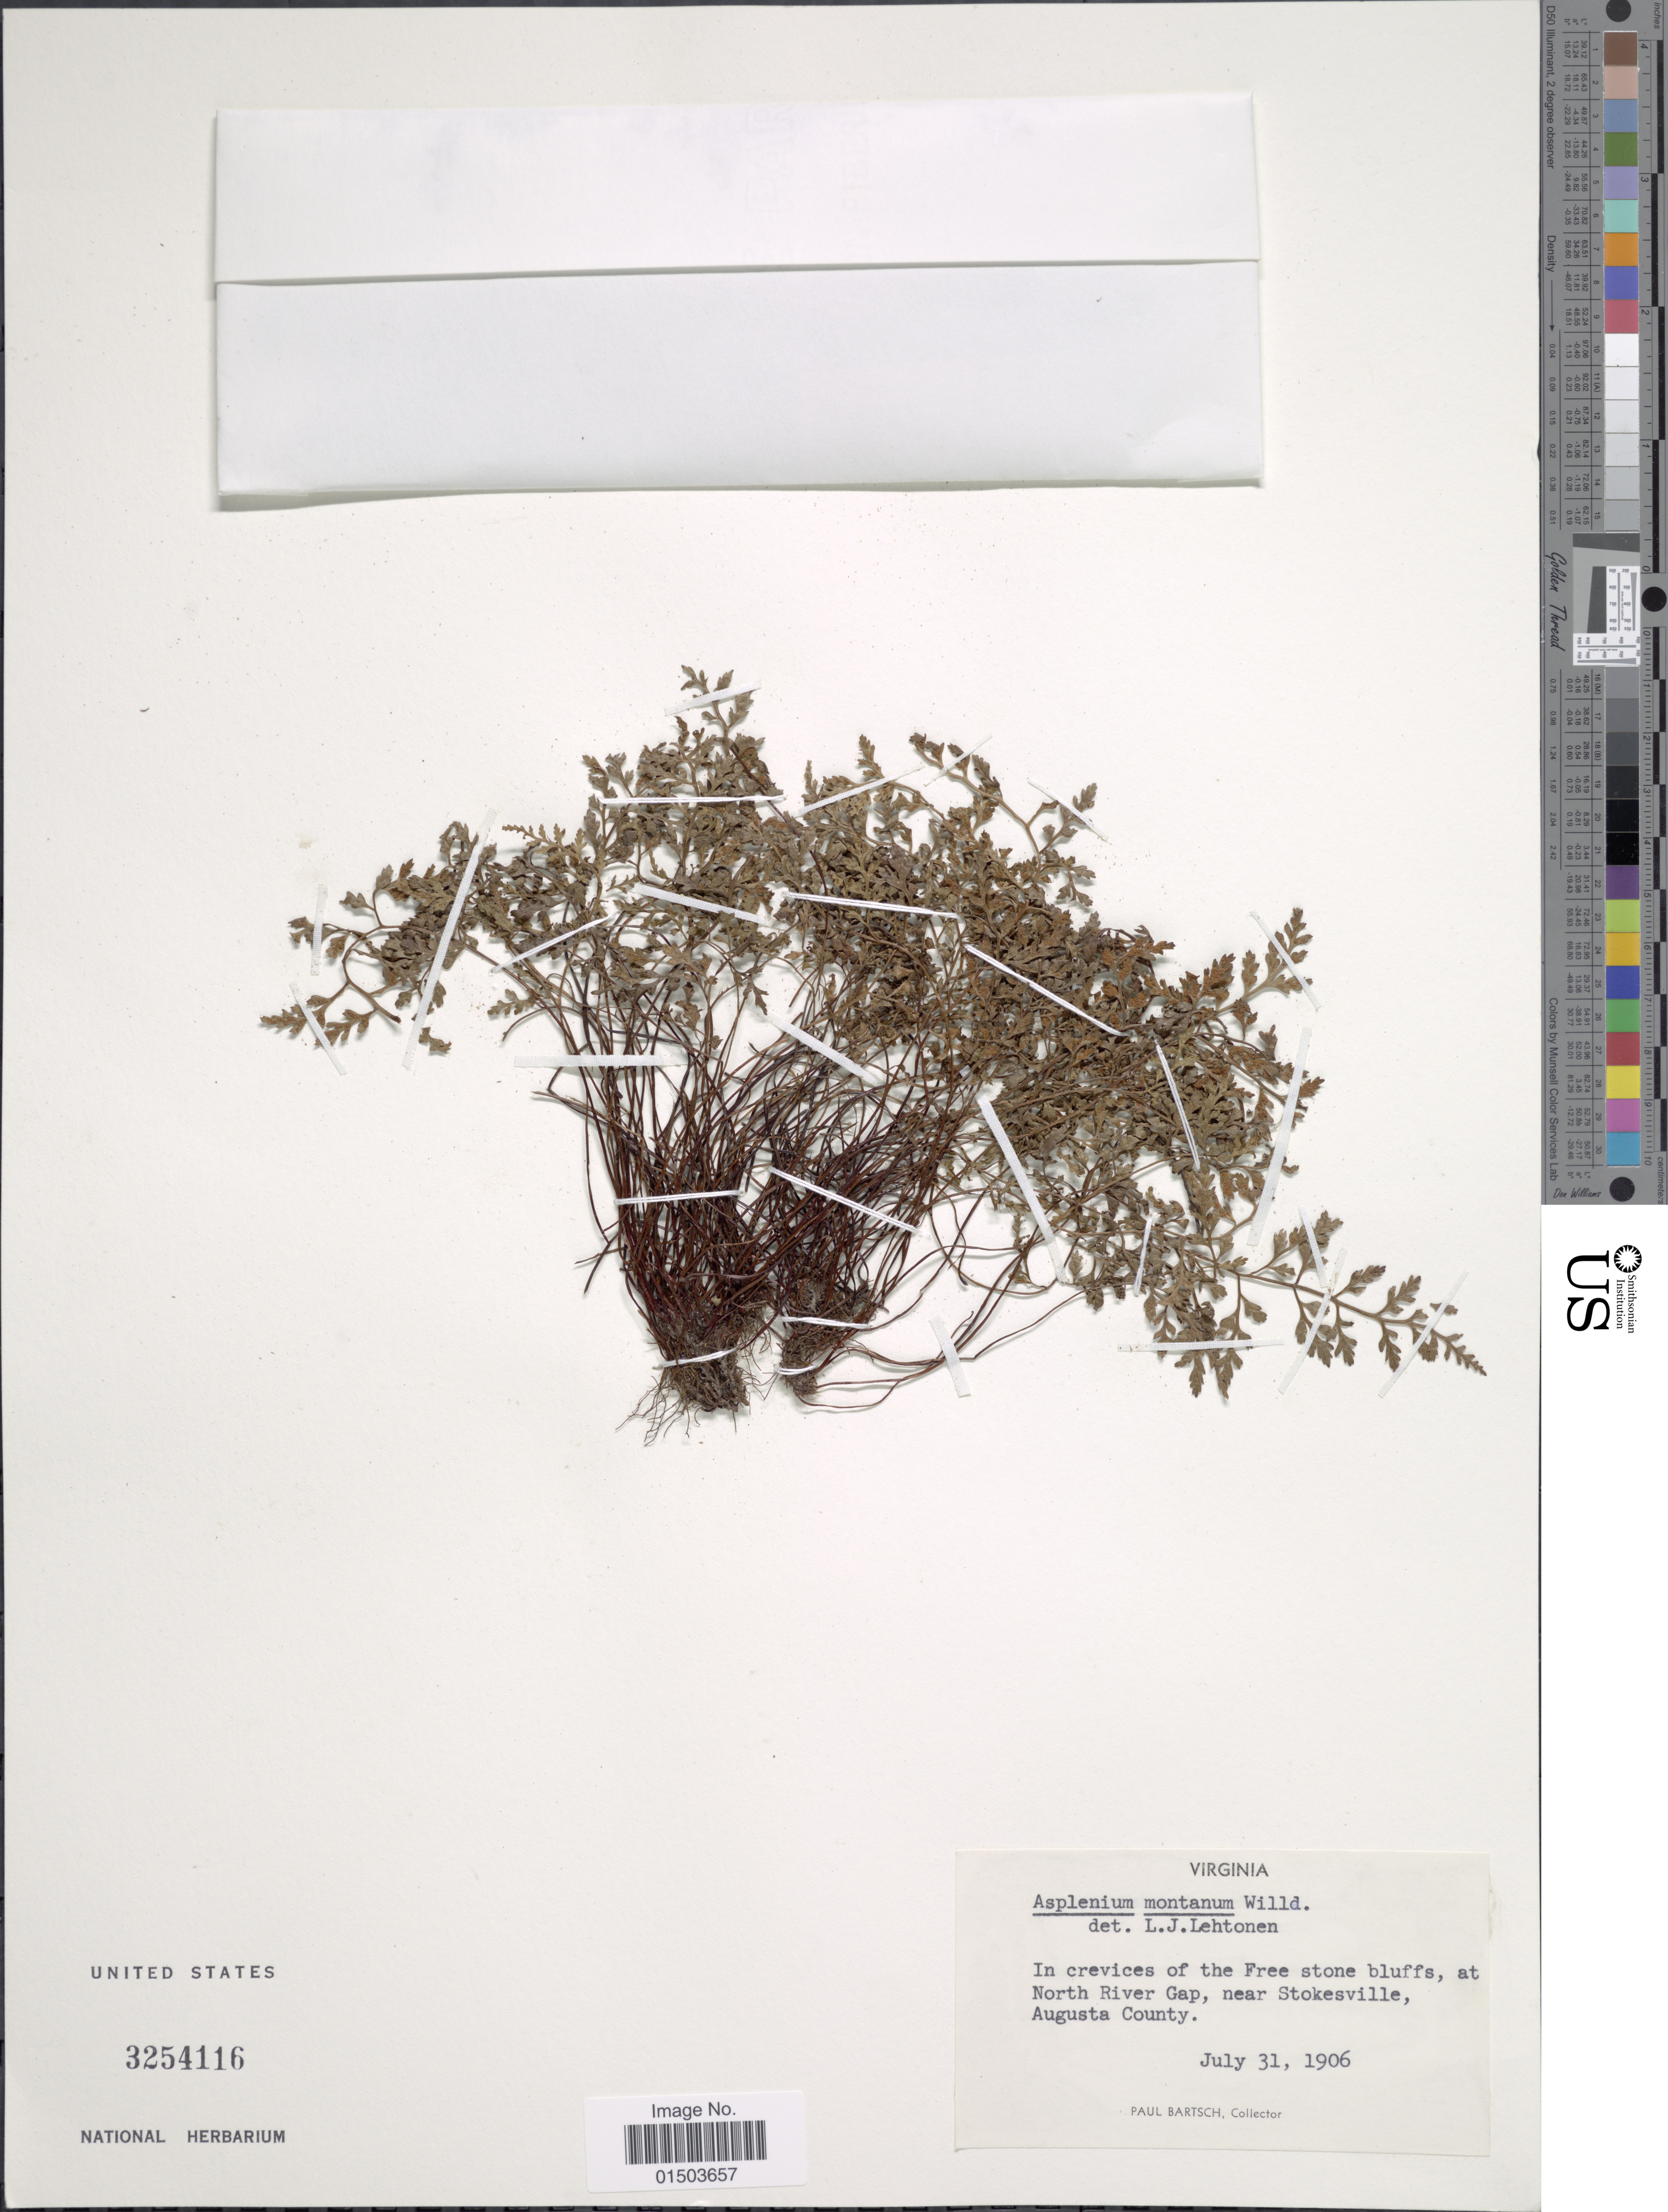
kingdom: Plantae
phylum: Tracheophyta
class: Polypodiopsida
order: Polypodiales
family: Aspleniaceae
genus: Asplenium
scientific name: Asplenium montanum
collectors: P. Bartsch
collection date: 1906-07-31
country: United States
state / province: Virginia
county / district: Augusta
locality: In crevices of the Free stone bluffs, at North River Gap, near Stokesville, Augusta County.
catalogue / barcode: US 3254116